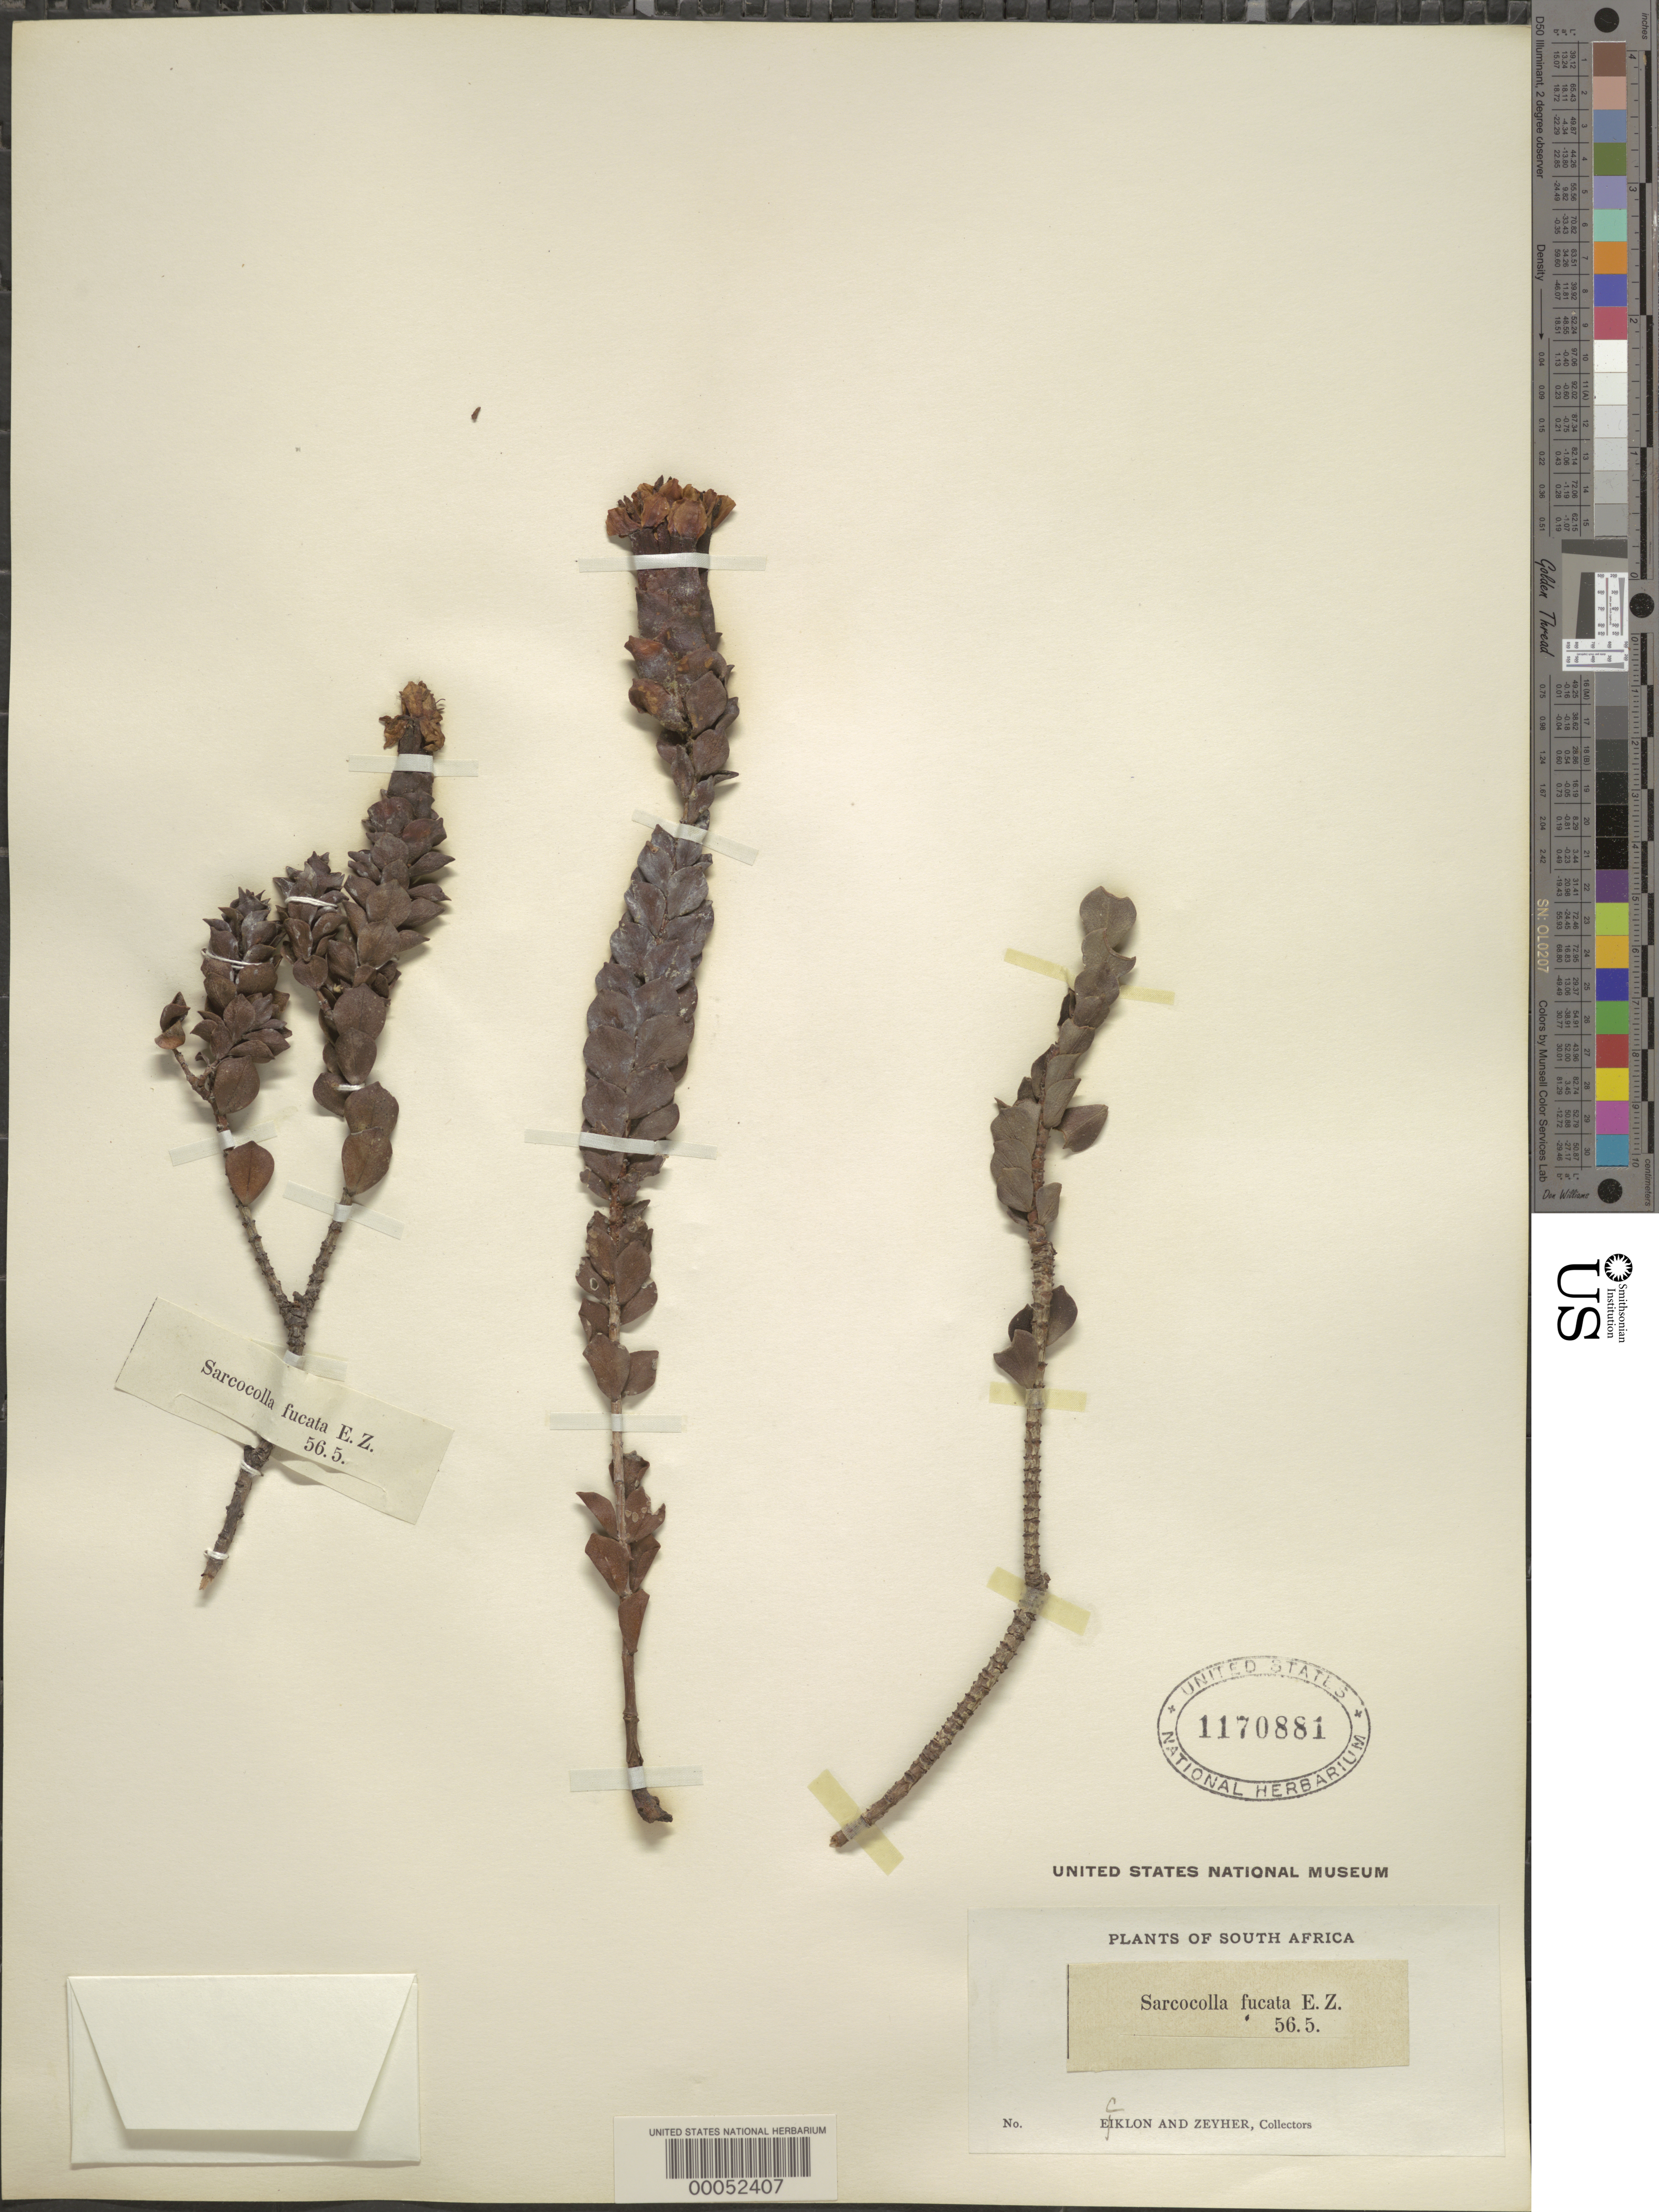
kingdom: Plantae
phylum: Tracheophyta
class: Magnoliopsida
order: Myrtales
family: Penaeaceae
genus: Penaea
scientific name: Penaea sarcocolla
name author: L.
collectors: C. F. Ecklon & C. Zeyher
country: South Africa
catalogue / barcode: US 1170881